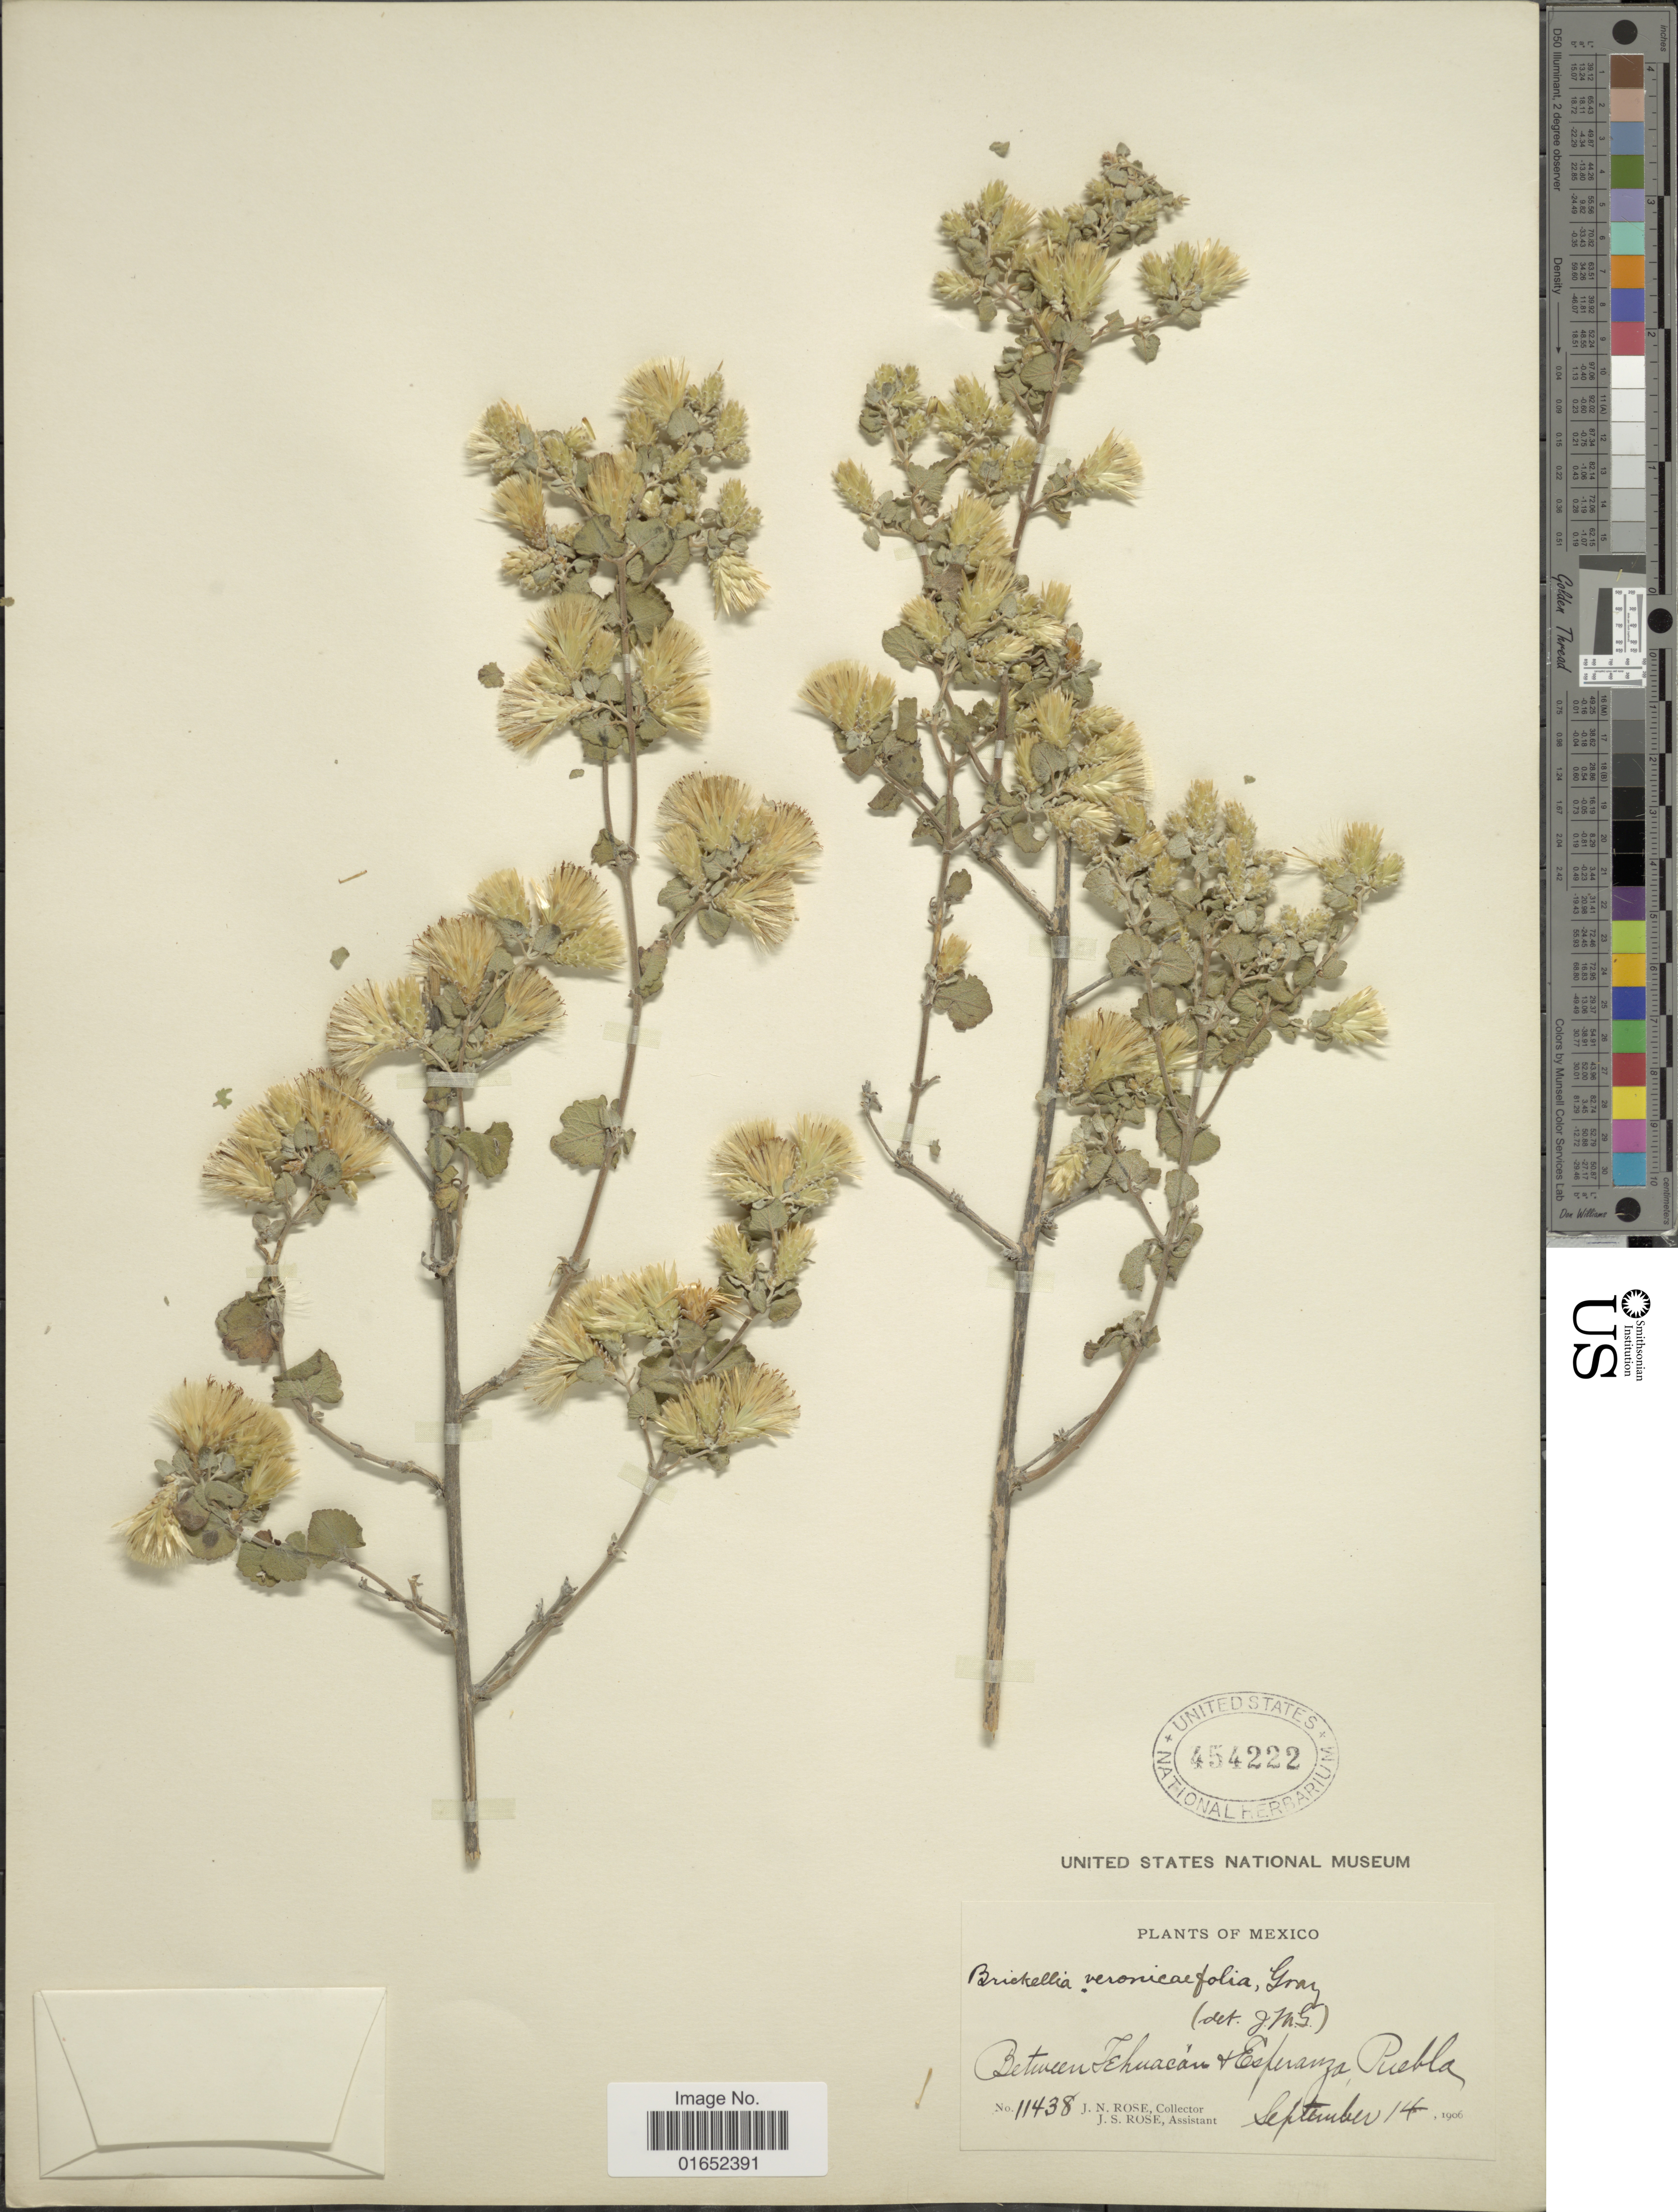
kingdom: Plantae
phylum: Tracheophyta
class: Magnoliopsida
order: Asterales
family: Asteraceae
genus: Brickellia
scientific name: Brickellia veronicaefolia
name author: (Kunth) A. Gray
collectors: J. N. Rose & J. S. Rose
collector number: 11438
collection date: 1906-09-14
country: Mexico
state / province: Puebla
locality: Between Tehuacán + Esperanza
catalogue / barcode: US 454222